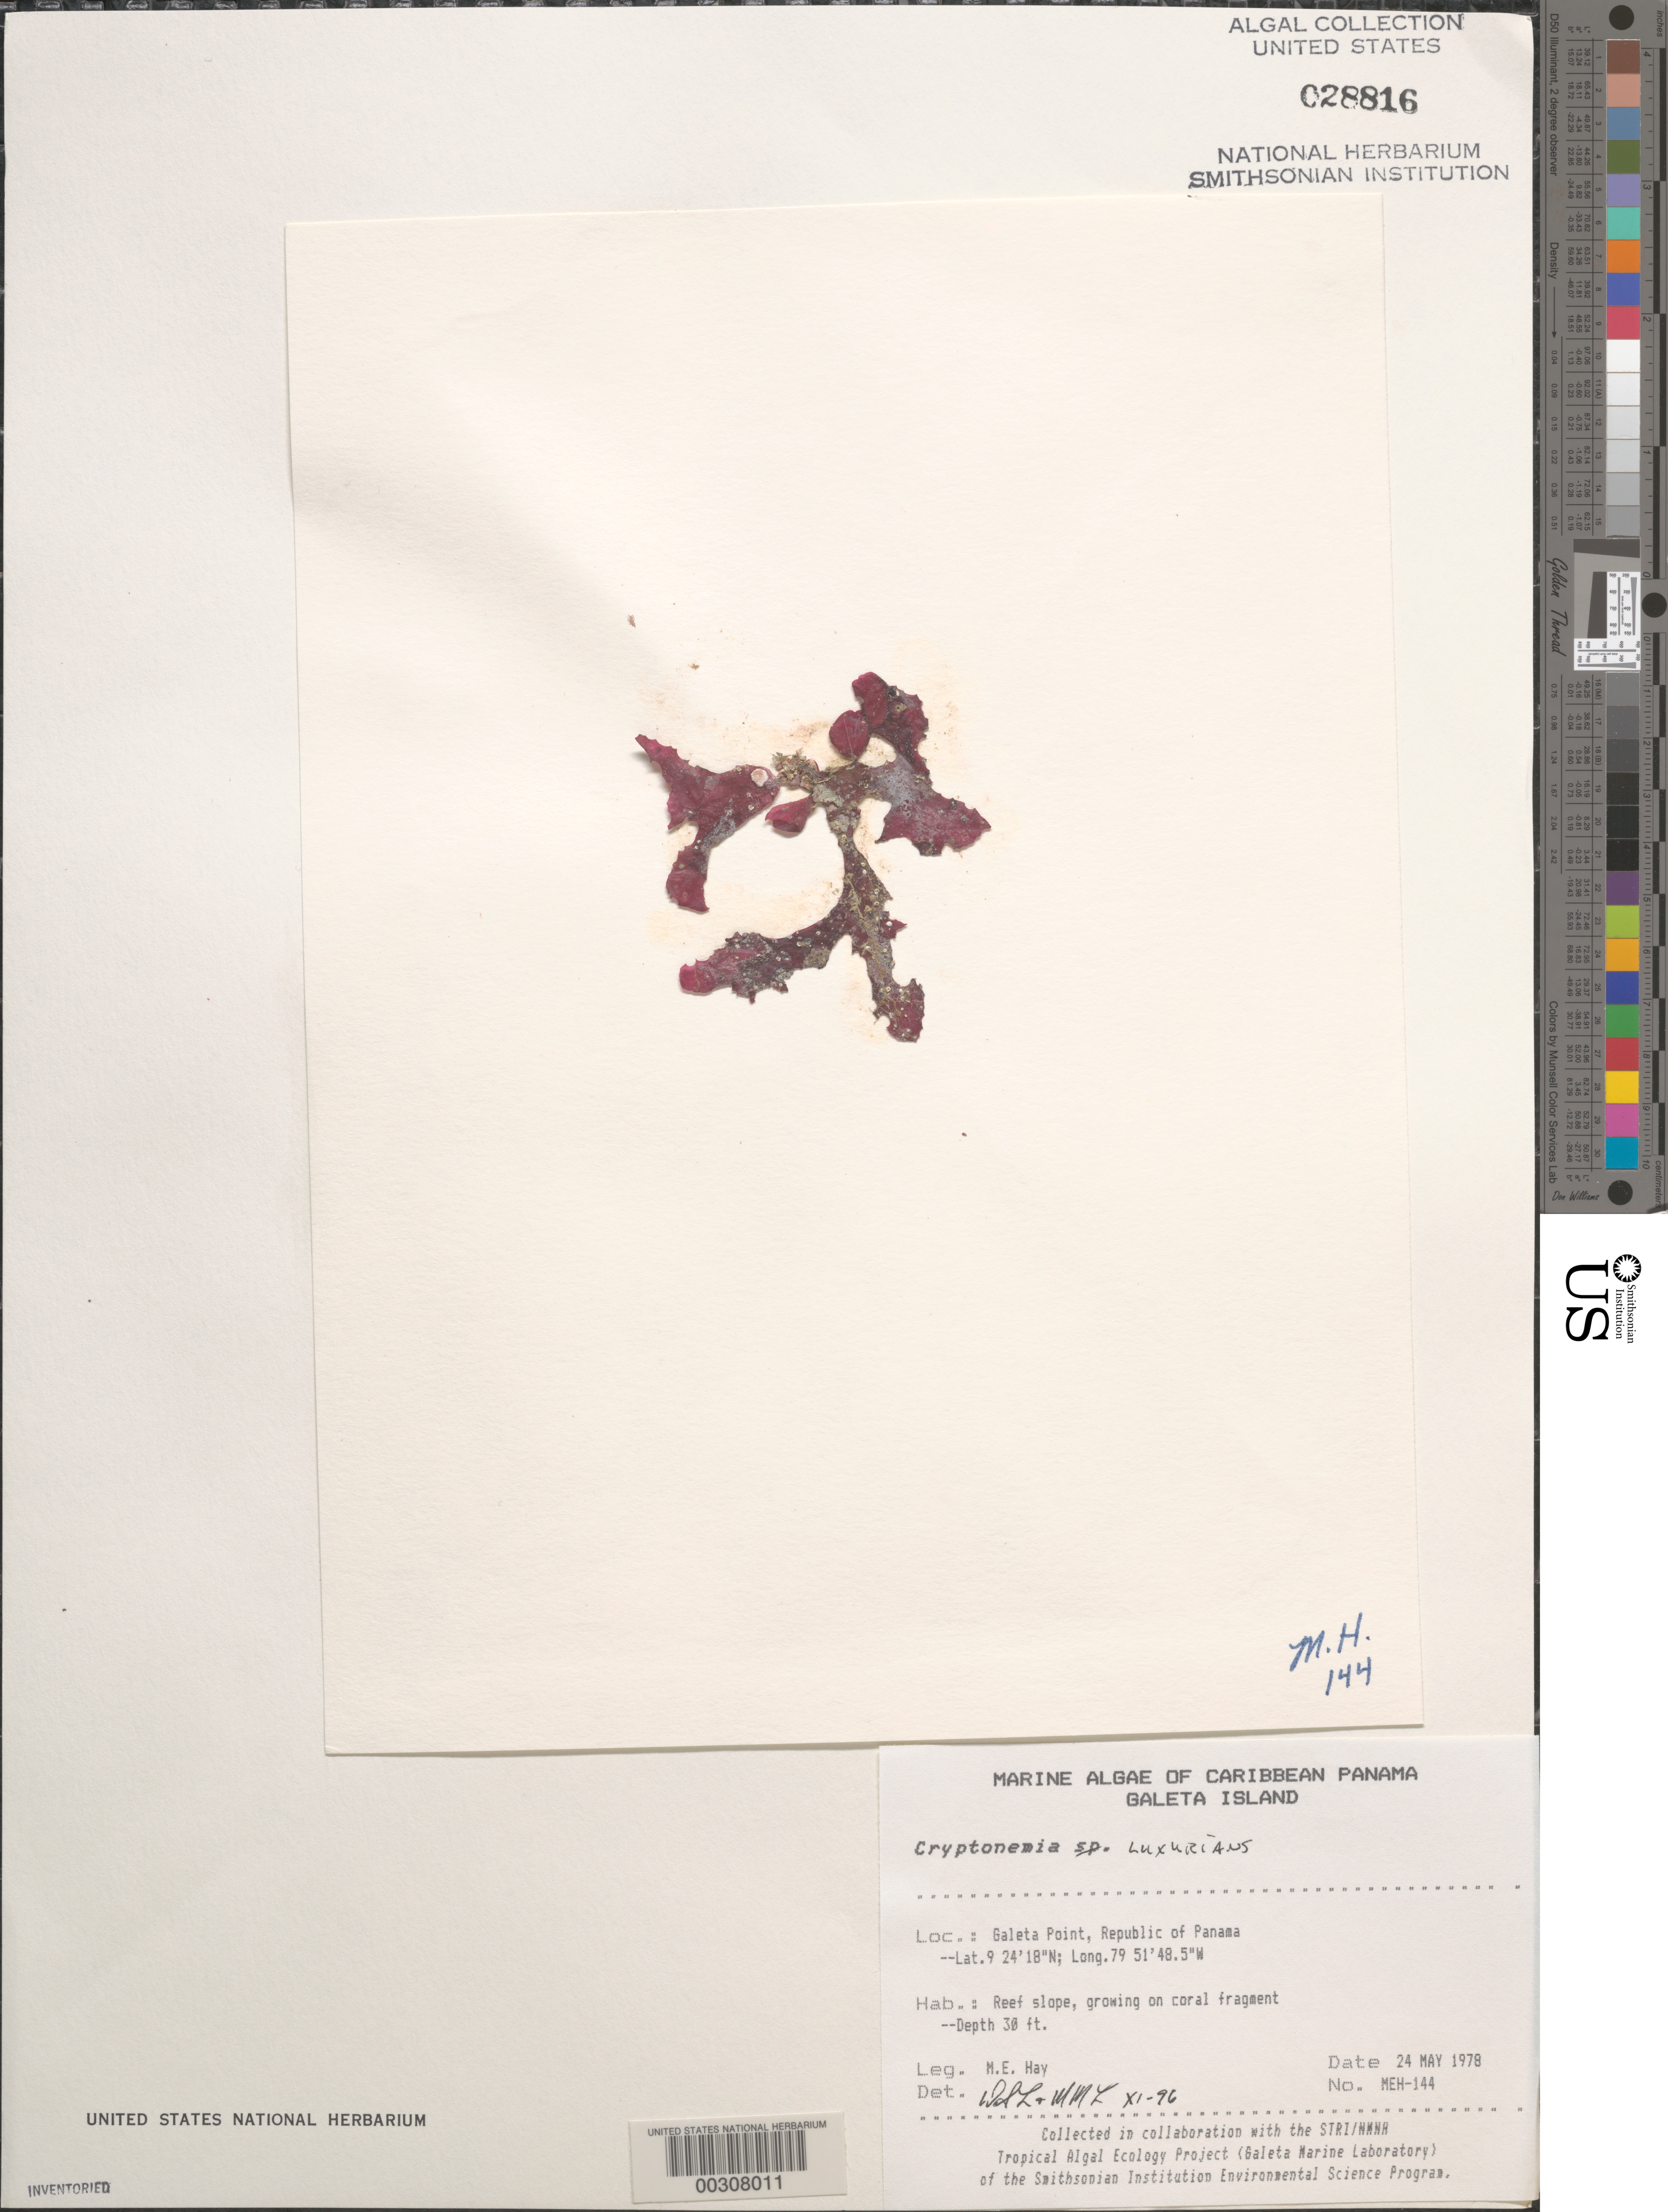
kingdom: Plantae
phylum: Rhodophyta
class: Florideophyceae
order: Halymeniales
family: Halymeniaceae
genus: Cryptonemia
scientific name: Cryptonemia seminervis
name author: (C. Agardh) J. Agardh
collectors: M. E. Hay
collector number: MEH-144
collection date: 1978-05-24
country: Panama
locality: Caribbean Panama. Galeta Island. Galeta Point, Republic of Panama.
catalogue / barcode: US 28816